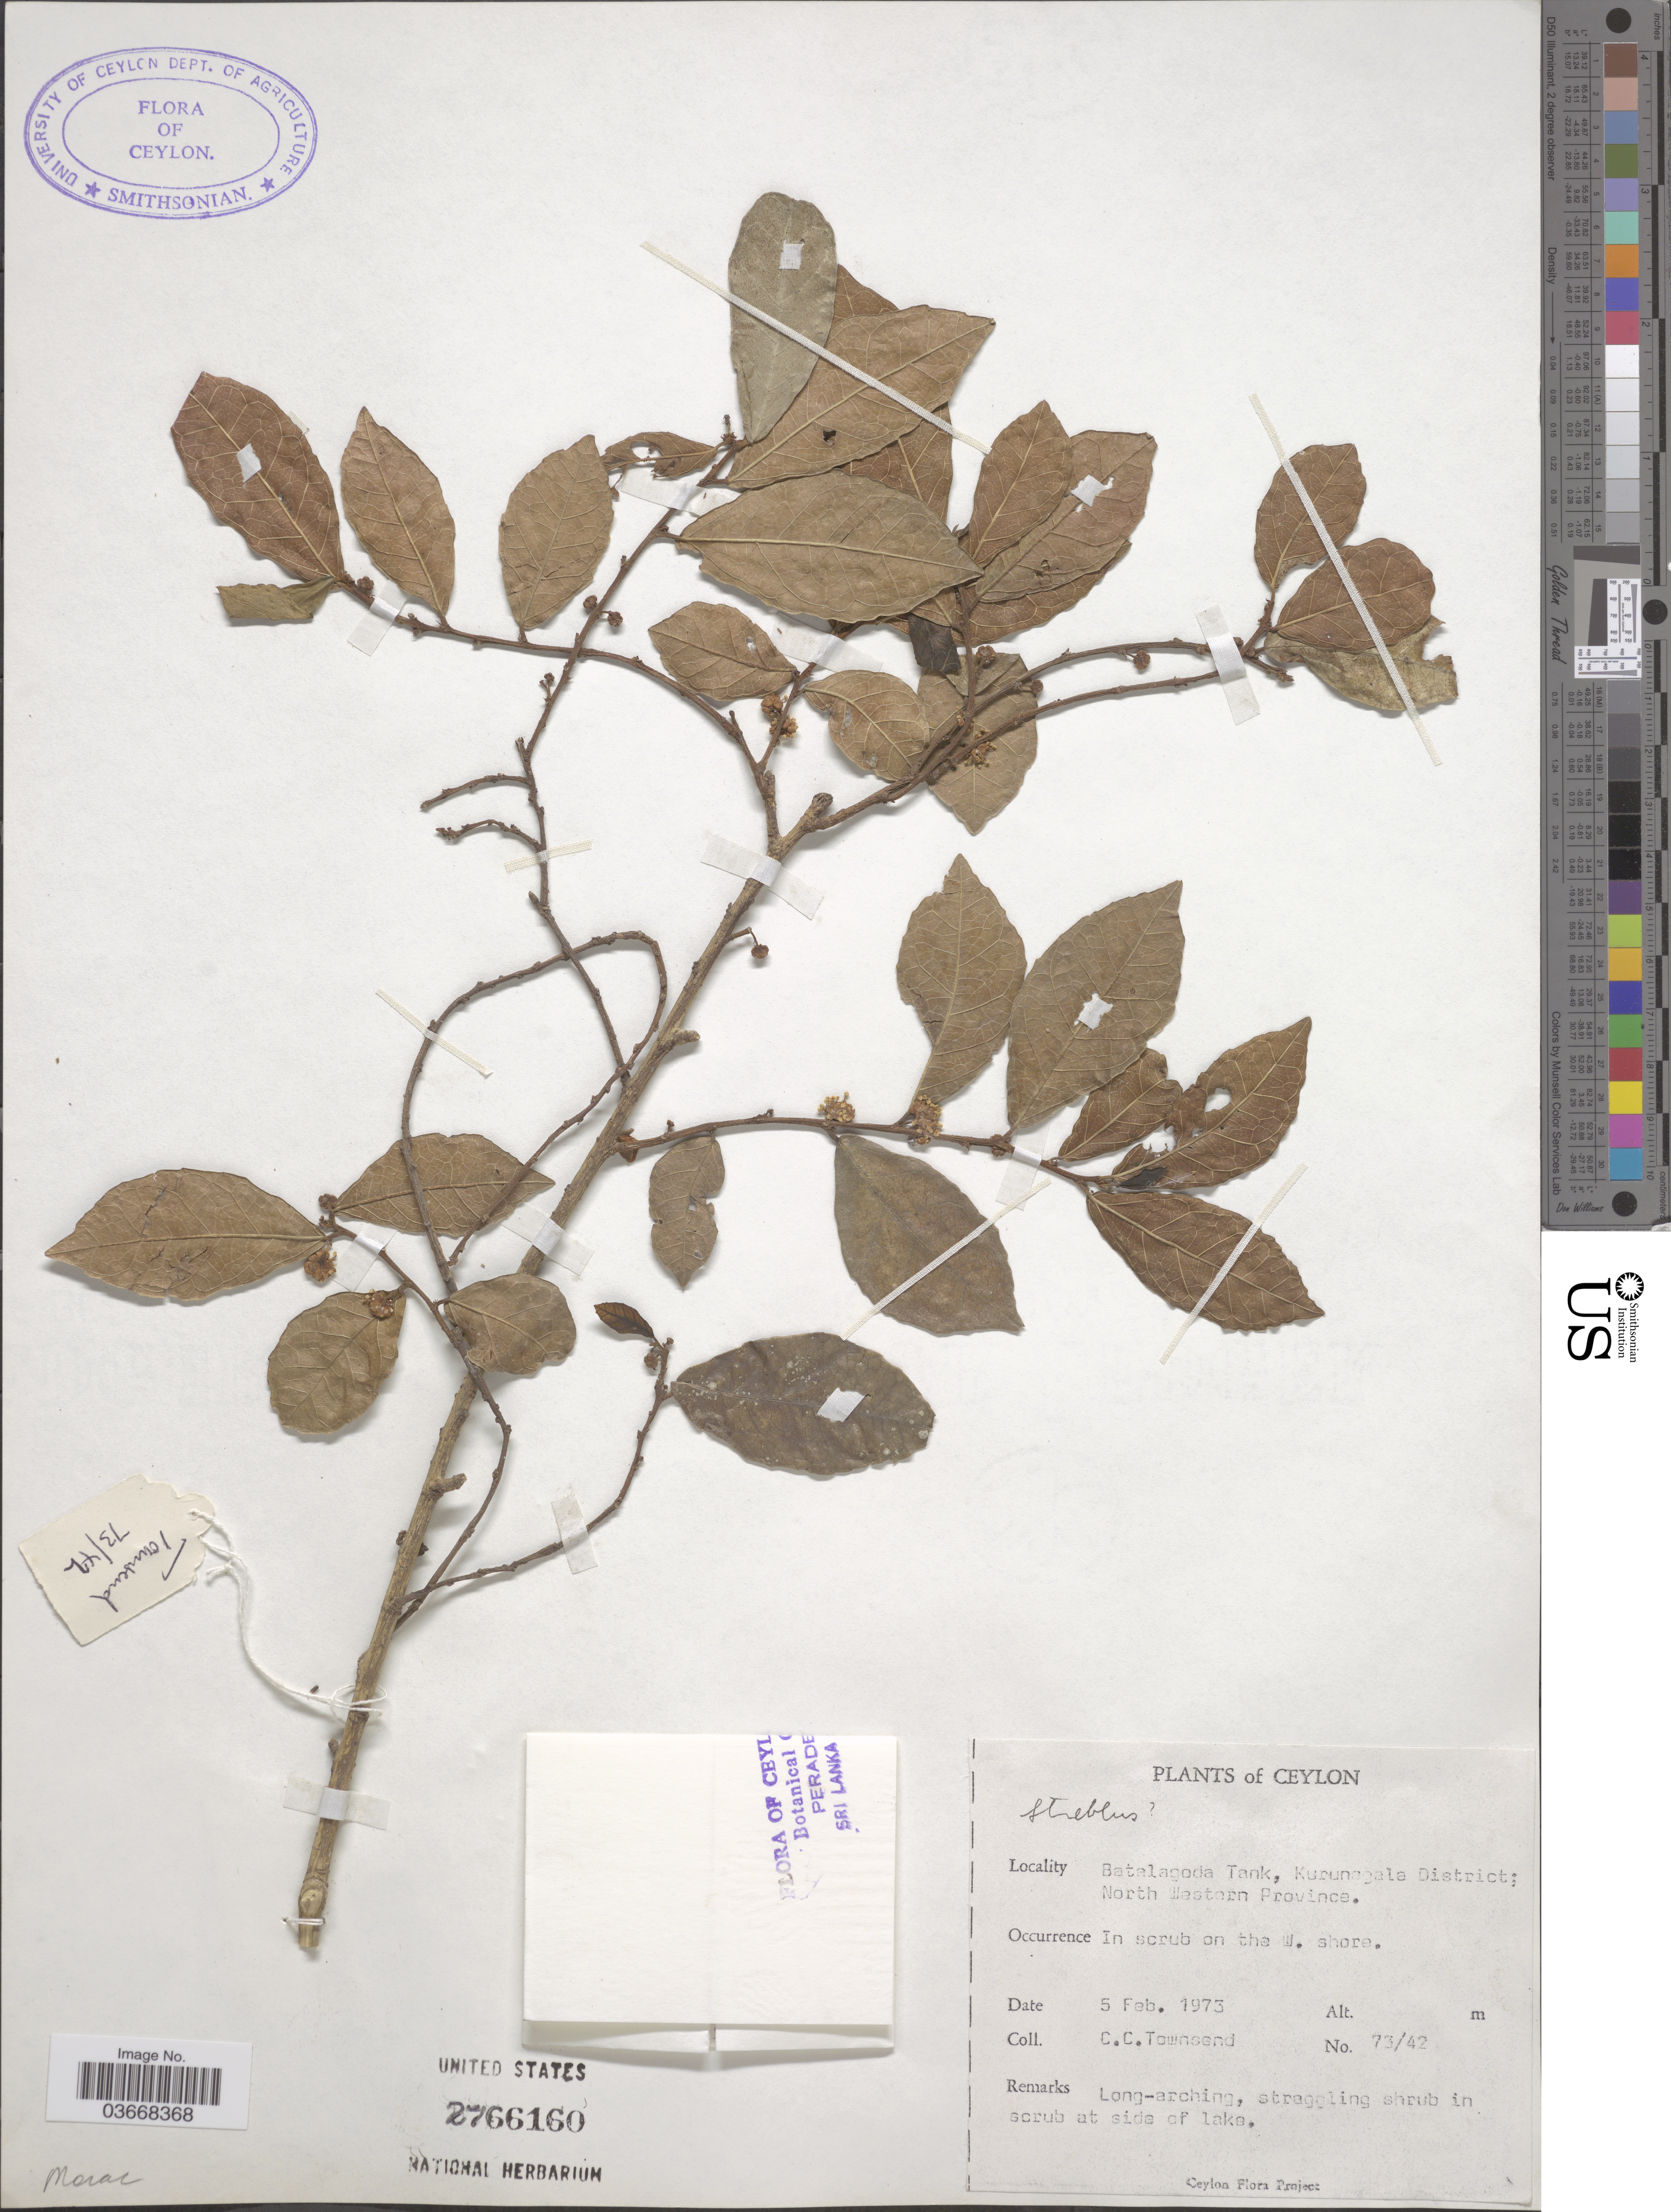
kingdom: Plantae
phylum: Tracheophyta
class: Magnoliopsida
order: Rosales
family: Moraceae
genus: Streblus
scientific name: Streblus sp.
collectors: C. C. Townsend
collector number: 73/42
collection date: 1973-02-05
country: Sri Lanka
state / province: North Western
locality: Ceylon. Batalagoda Tank, Kurunegala District. In scrub on the W. shore.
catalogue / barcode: US 2766160